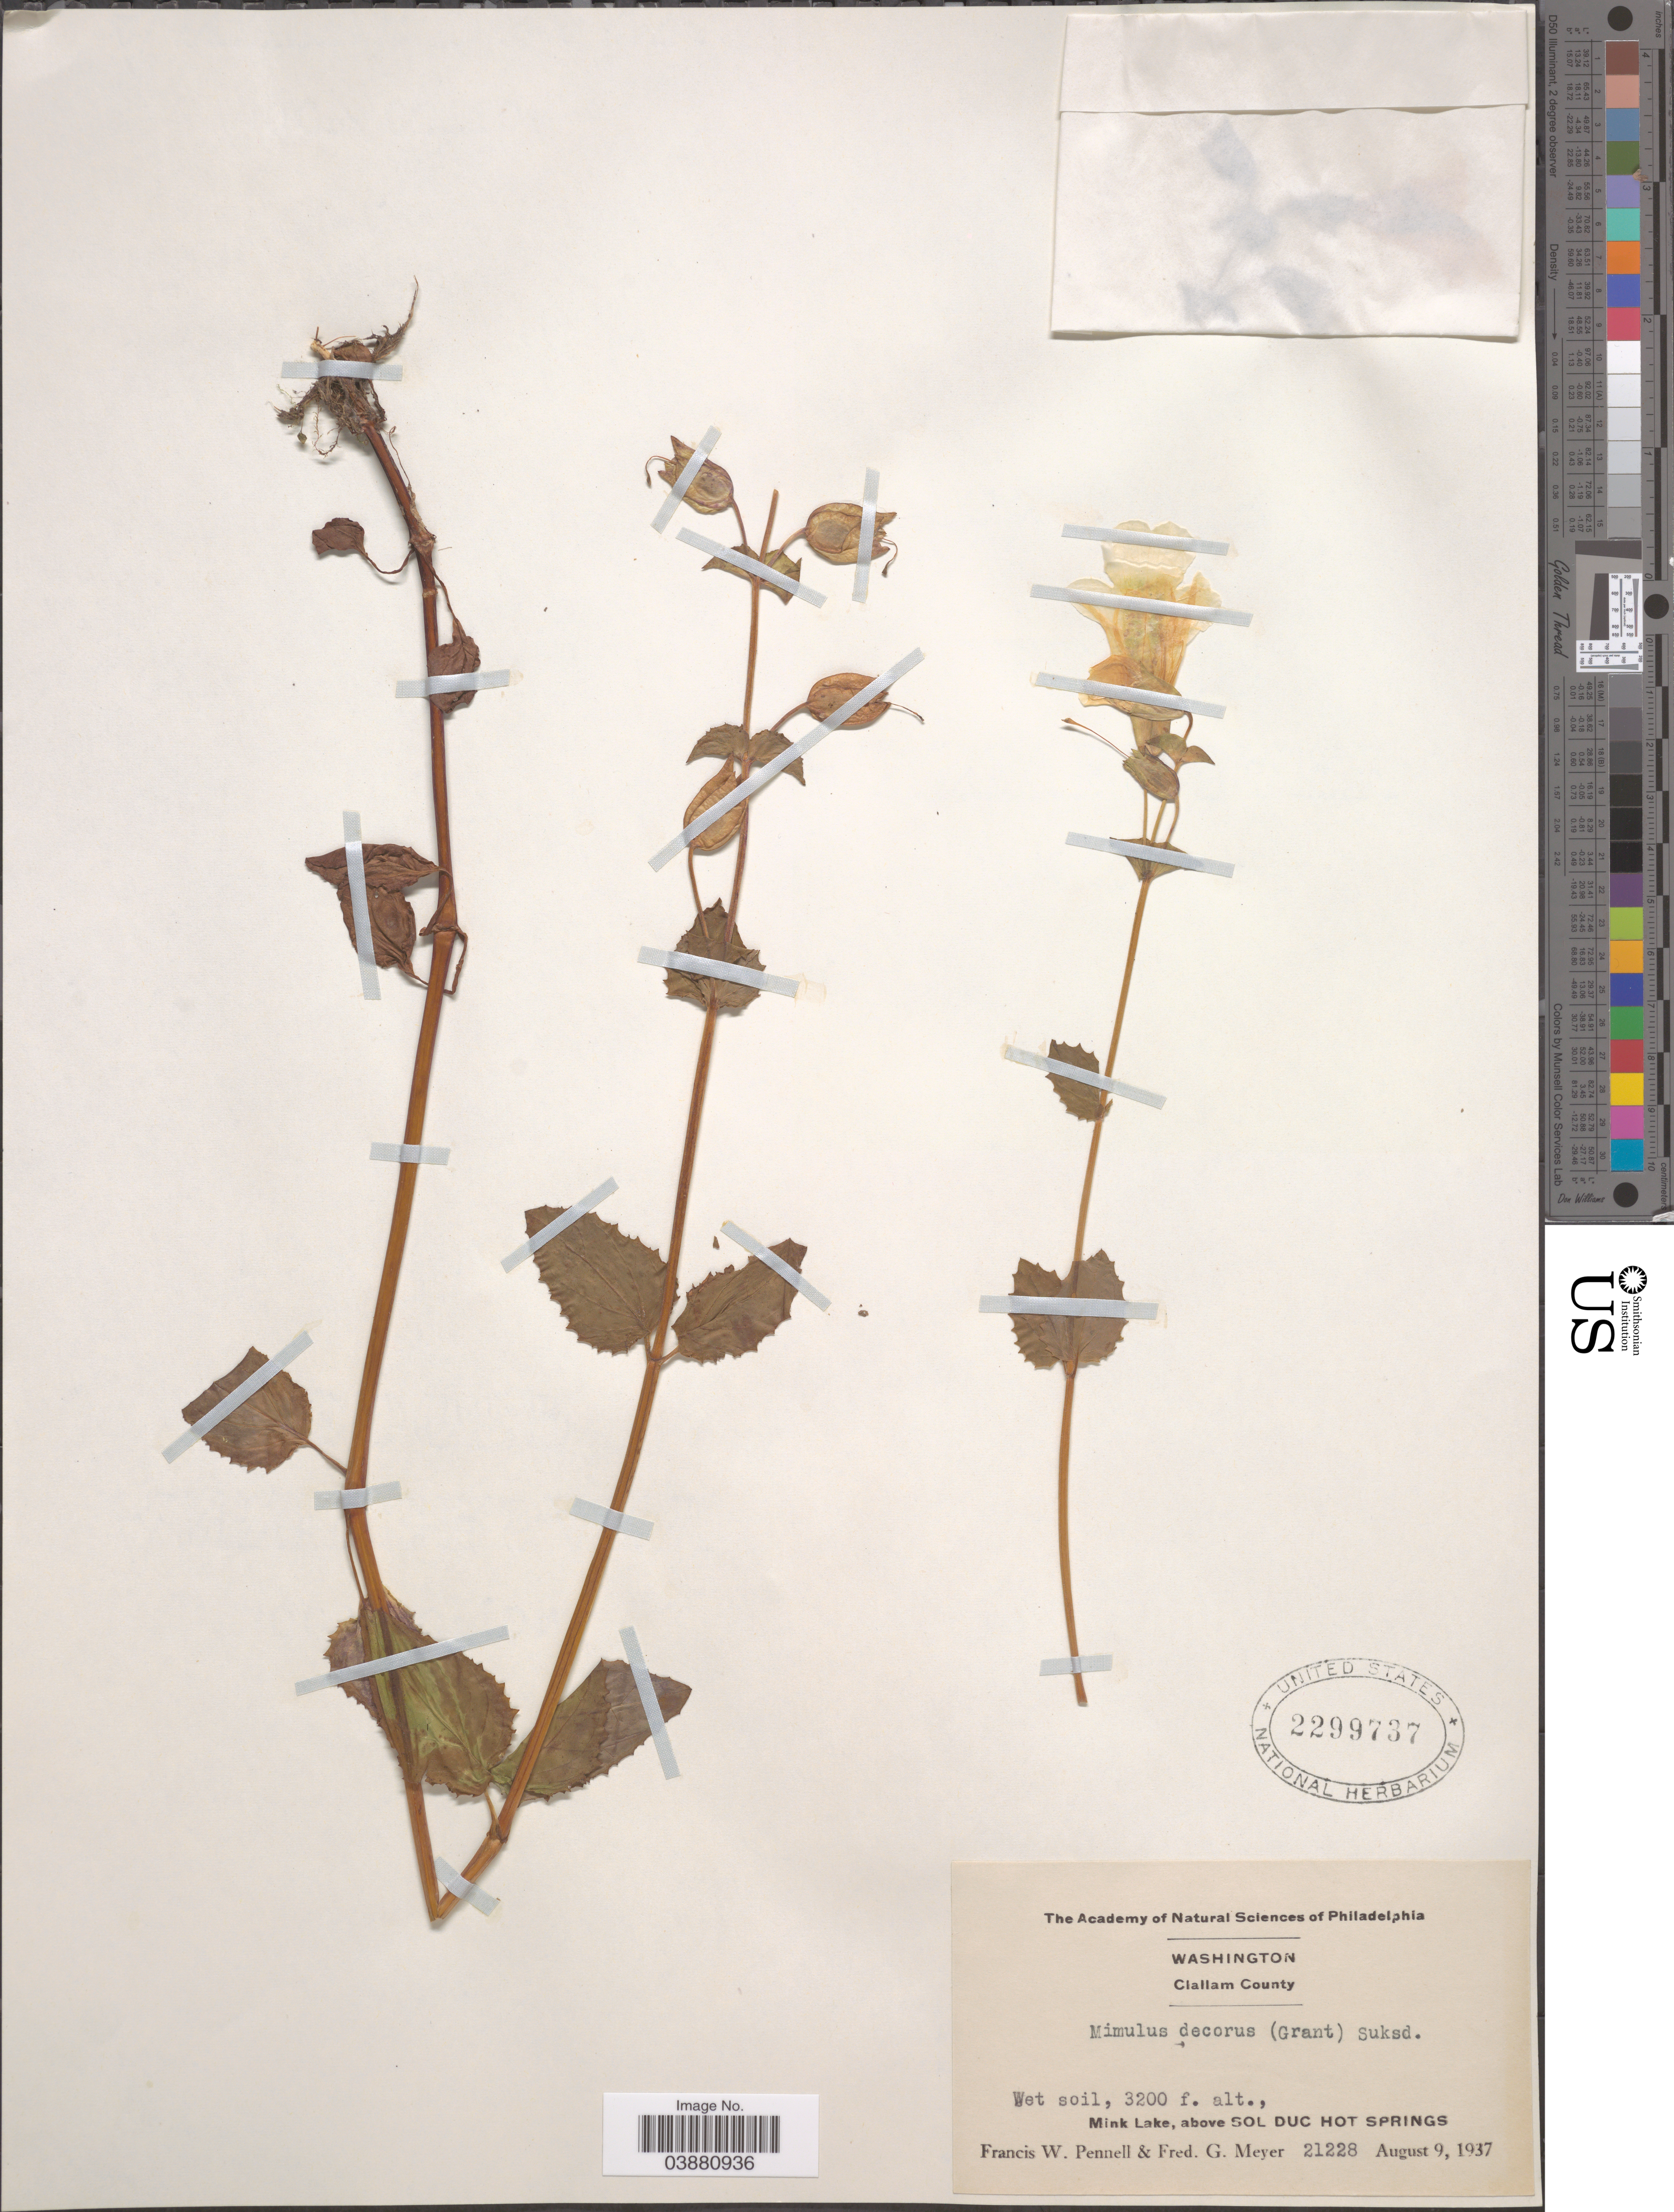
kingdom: Plantae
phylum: Tracheophyta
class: Magnoliopsida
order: Lamiales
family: Phrymaceae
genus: Mimulus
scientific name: Mimulus decorus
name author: (A.L. Grant) Suksd.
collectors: F. W. Pennell & F. G. Meyer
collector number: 21228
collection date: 1937-08-09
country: United States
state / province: Washington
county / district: Clallam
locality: Clallam County. Wet soil, Mink Lake, above Sol Duc Hot Springs.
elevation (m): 975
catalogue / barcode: US 2299737